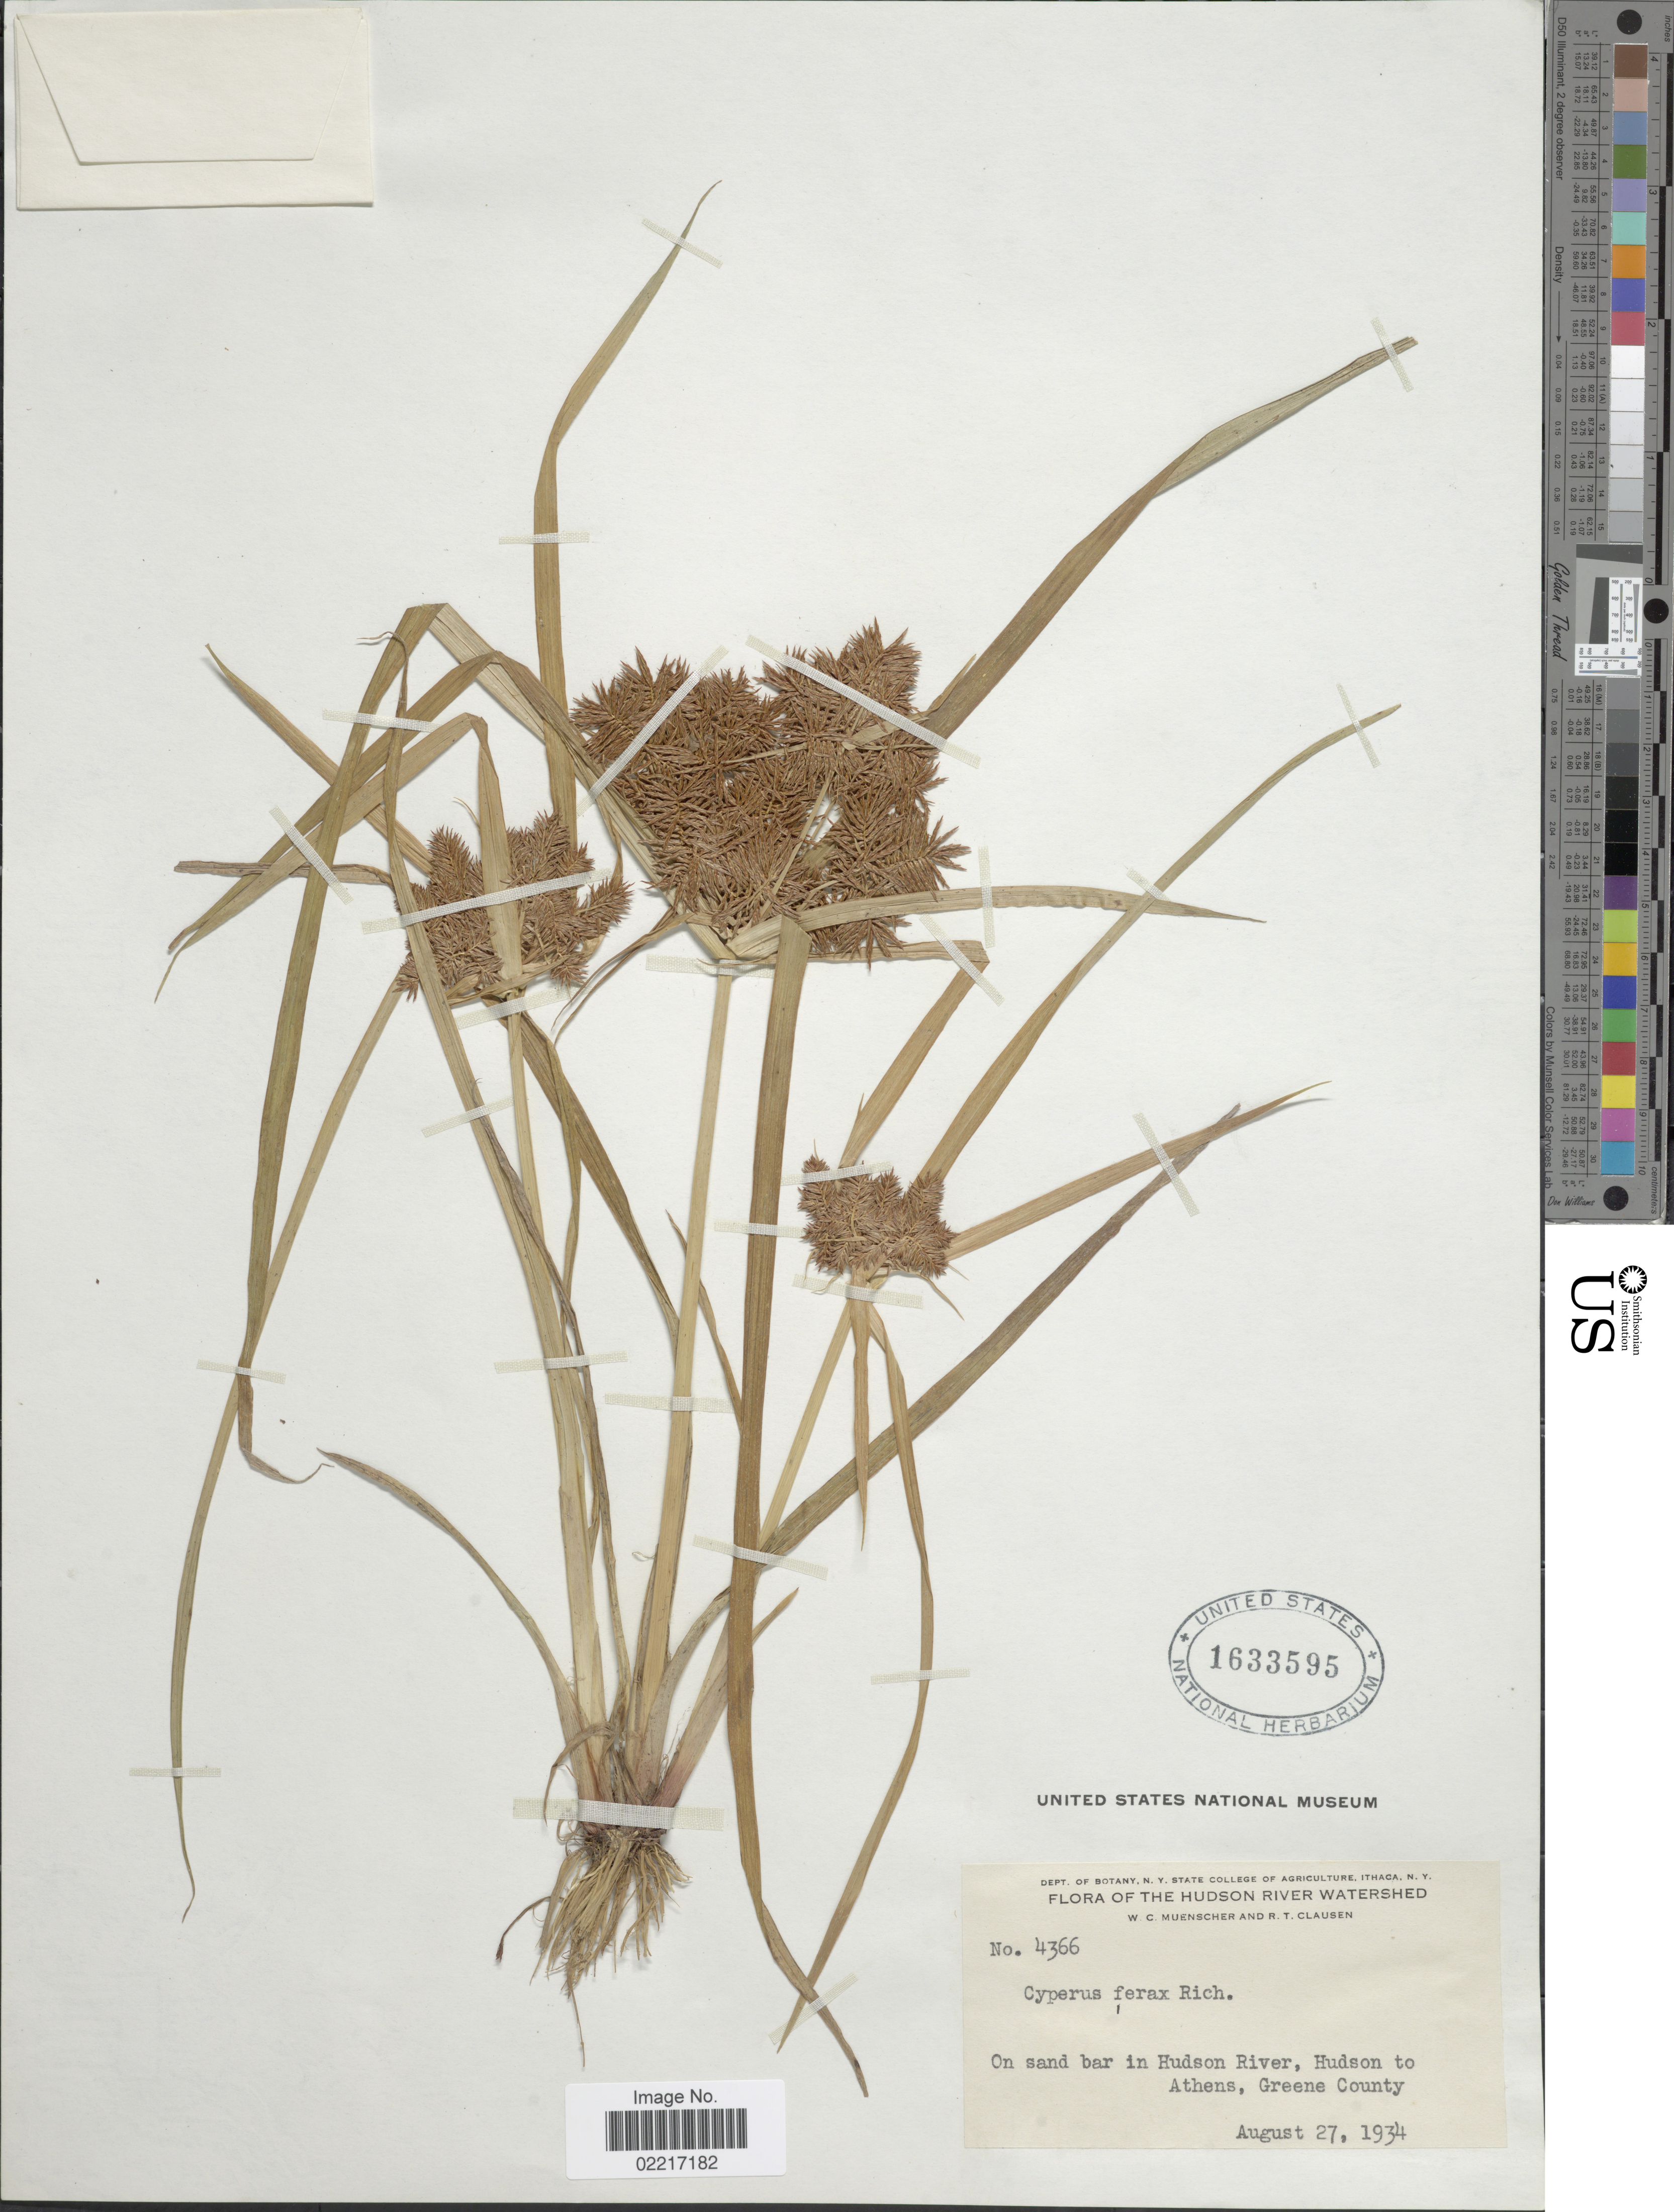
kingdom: Plantae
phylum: Tracheophyta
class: Liliopsida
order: Poales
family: Cyperaceae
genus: Cyperus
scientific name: Cyperus odoratus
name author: L.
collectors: W. Muenscher & R. T. Clausen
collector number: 4366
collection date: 1934-08-27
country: United States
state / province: New York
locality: Hudson River Watershed, on sand bar in Hudson River, Hudson to Athens, Greene County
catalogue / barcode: US 1633595